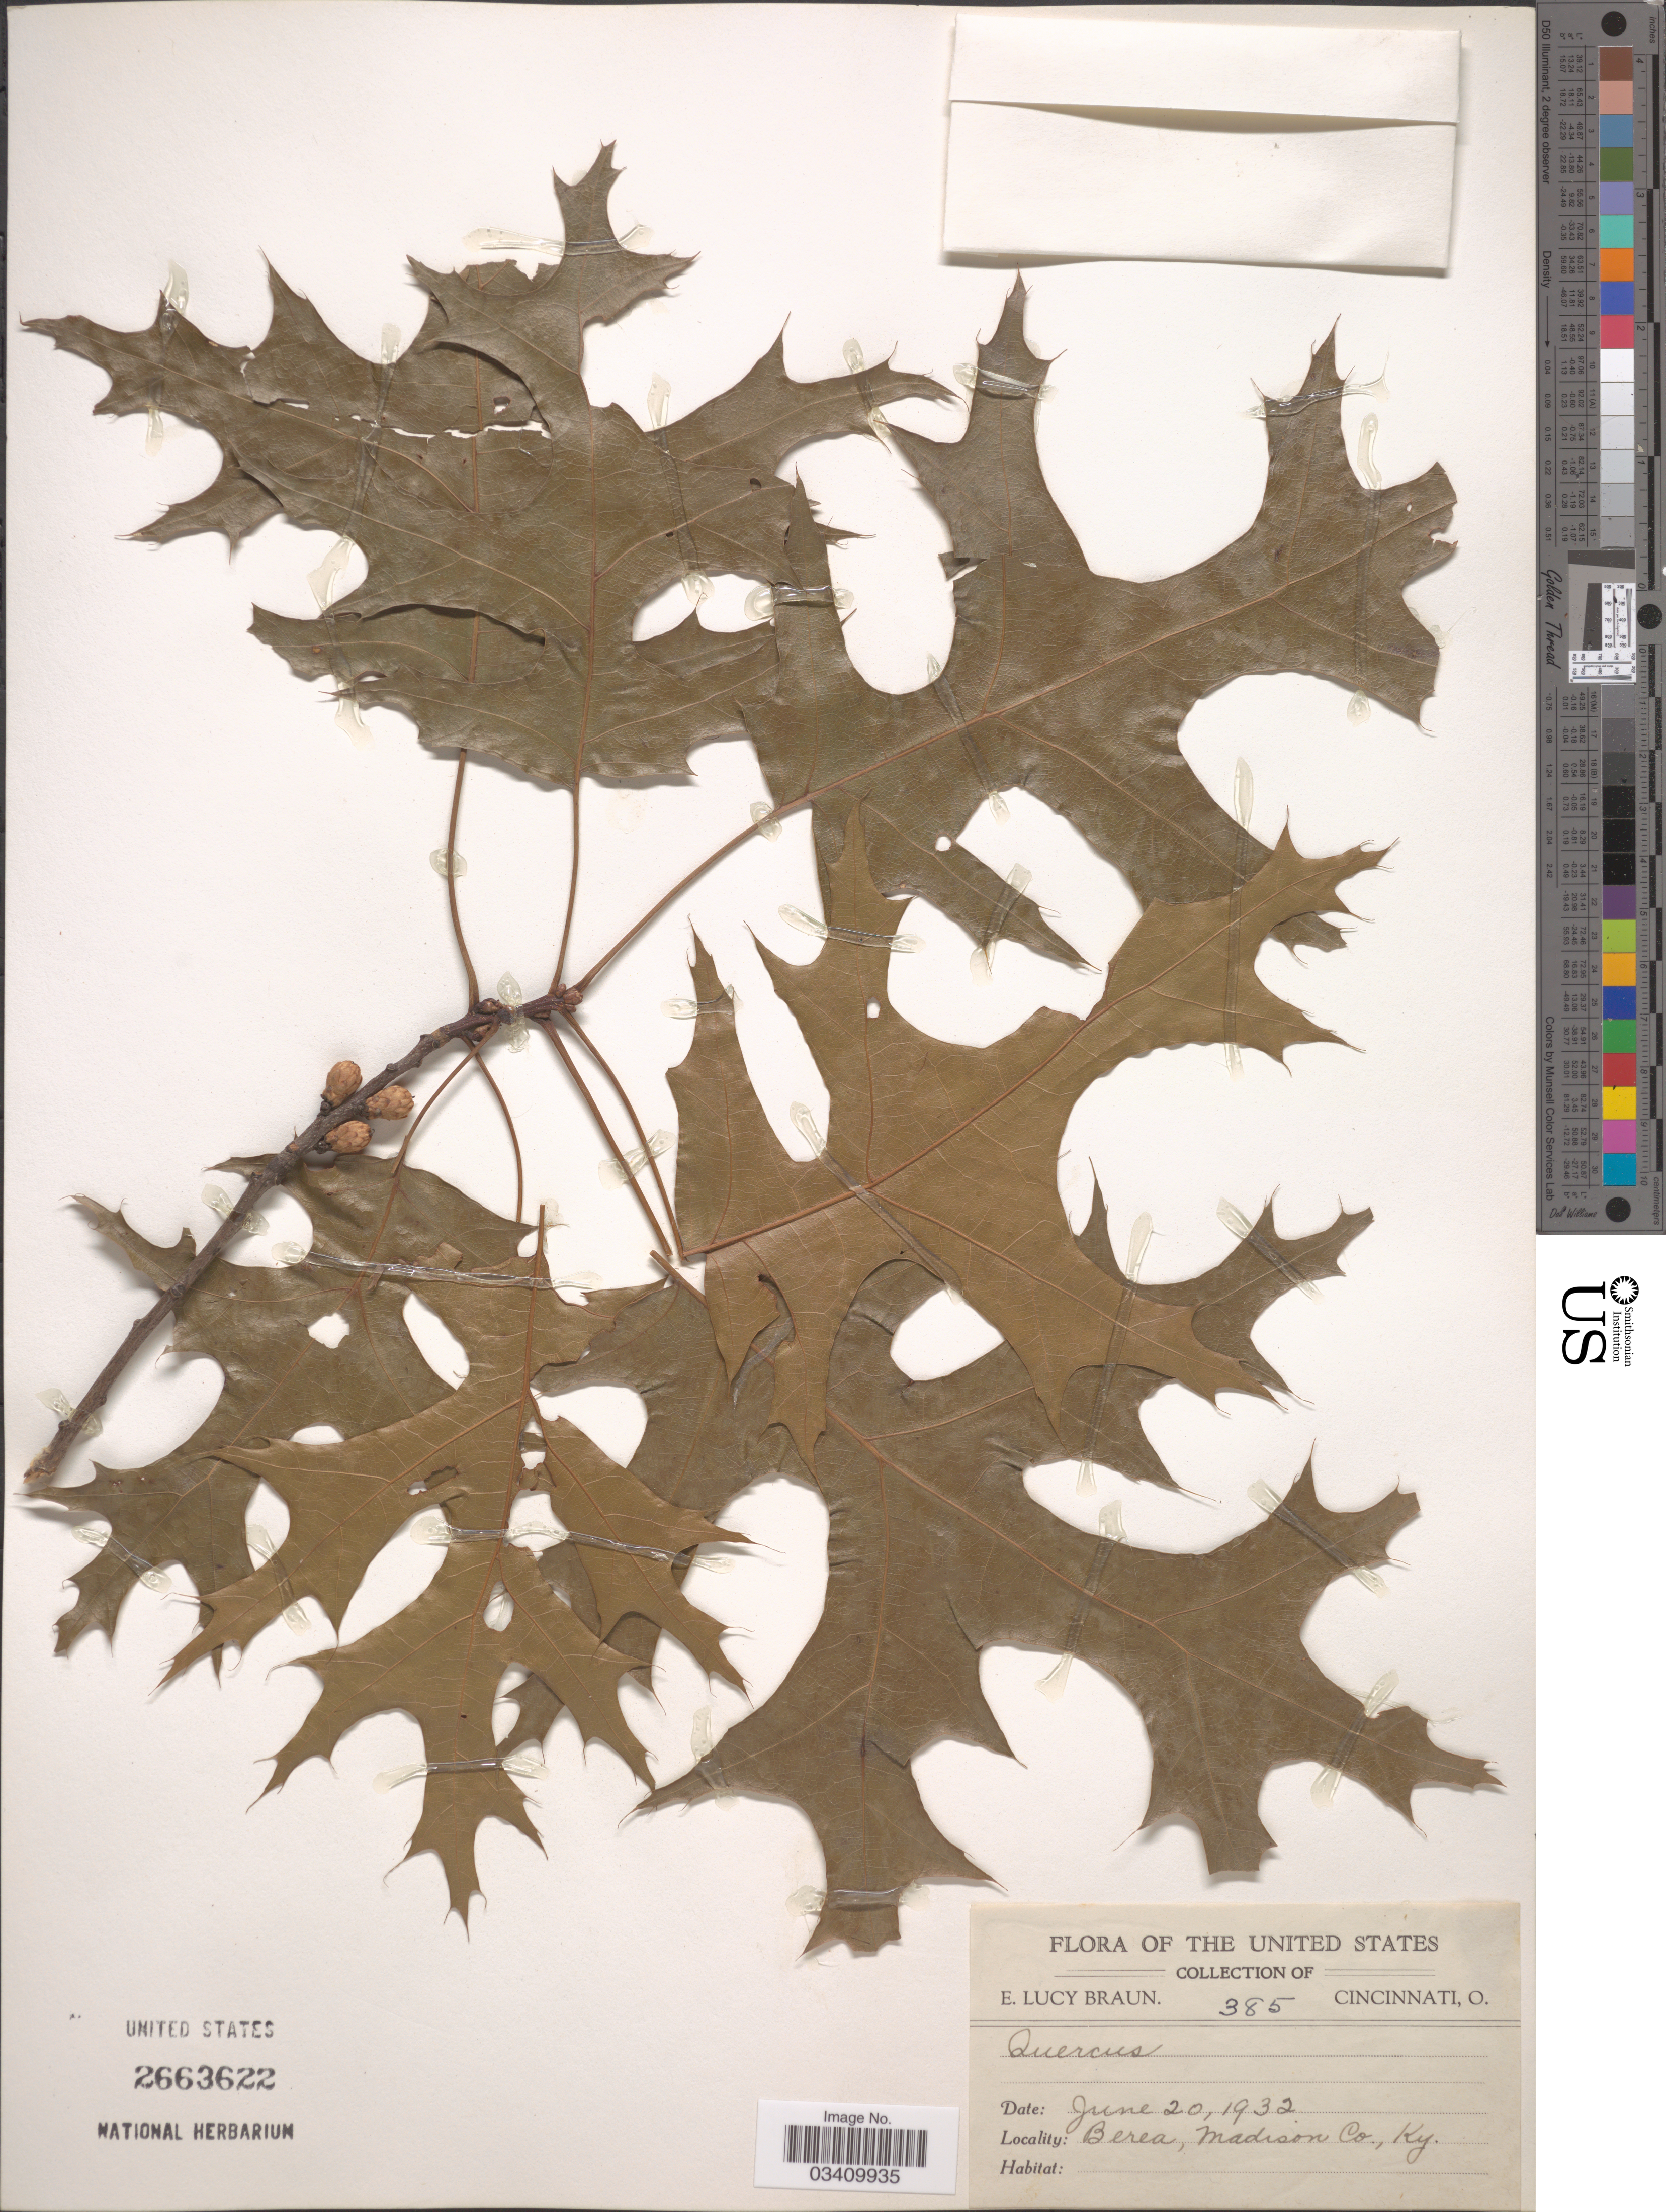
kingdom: Plantae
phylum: Tracheophyta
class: Magnoliopsida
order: Fagales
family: Fagaceae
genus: Quercus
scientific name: Quercus sp.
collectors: E. L. Braun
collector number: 385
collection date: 1932-06-20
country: United States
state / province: Kentucky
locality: Berea, Madison Co.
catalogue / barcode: US 2663622